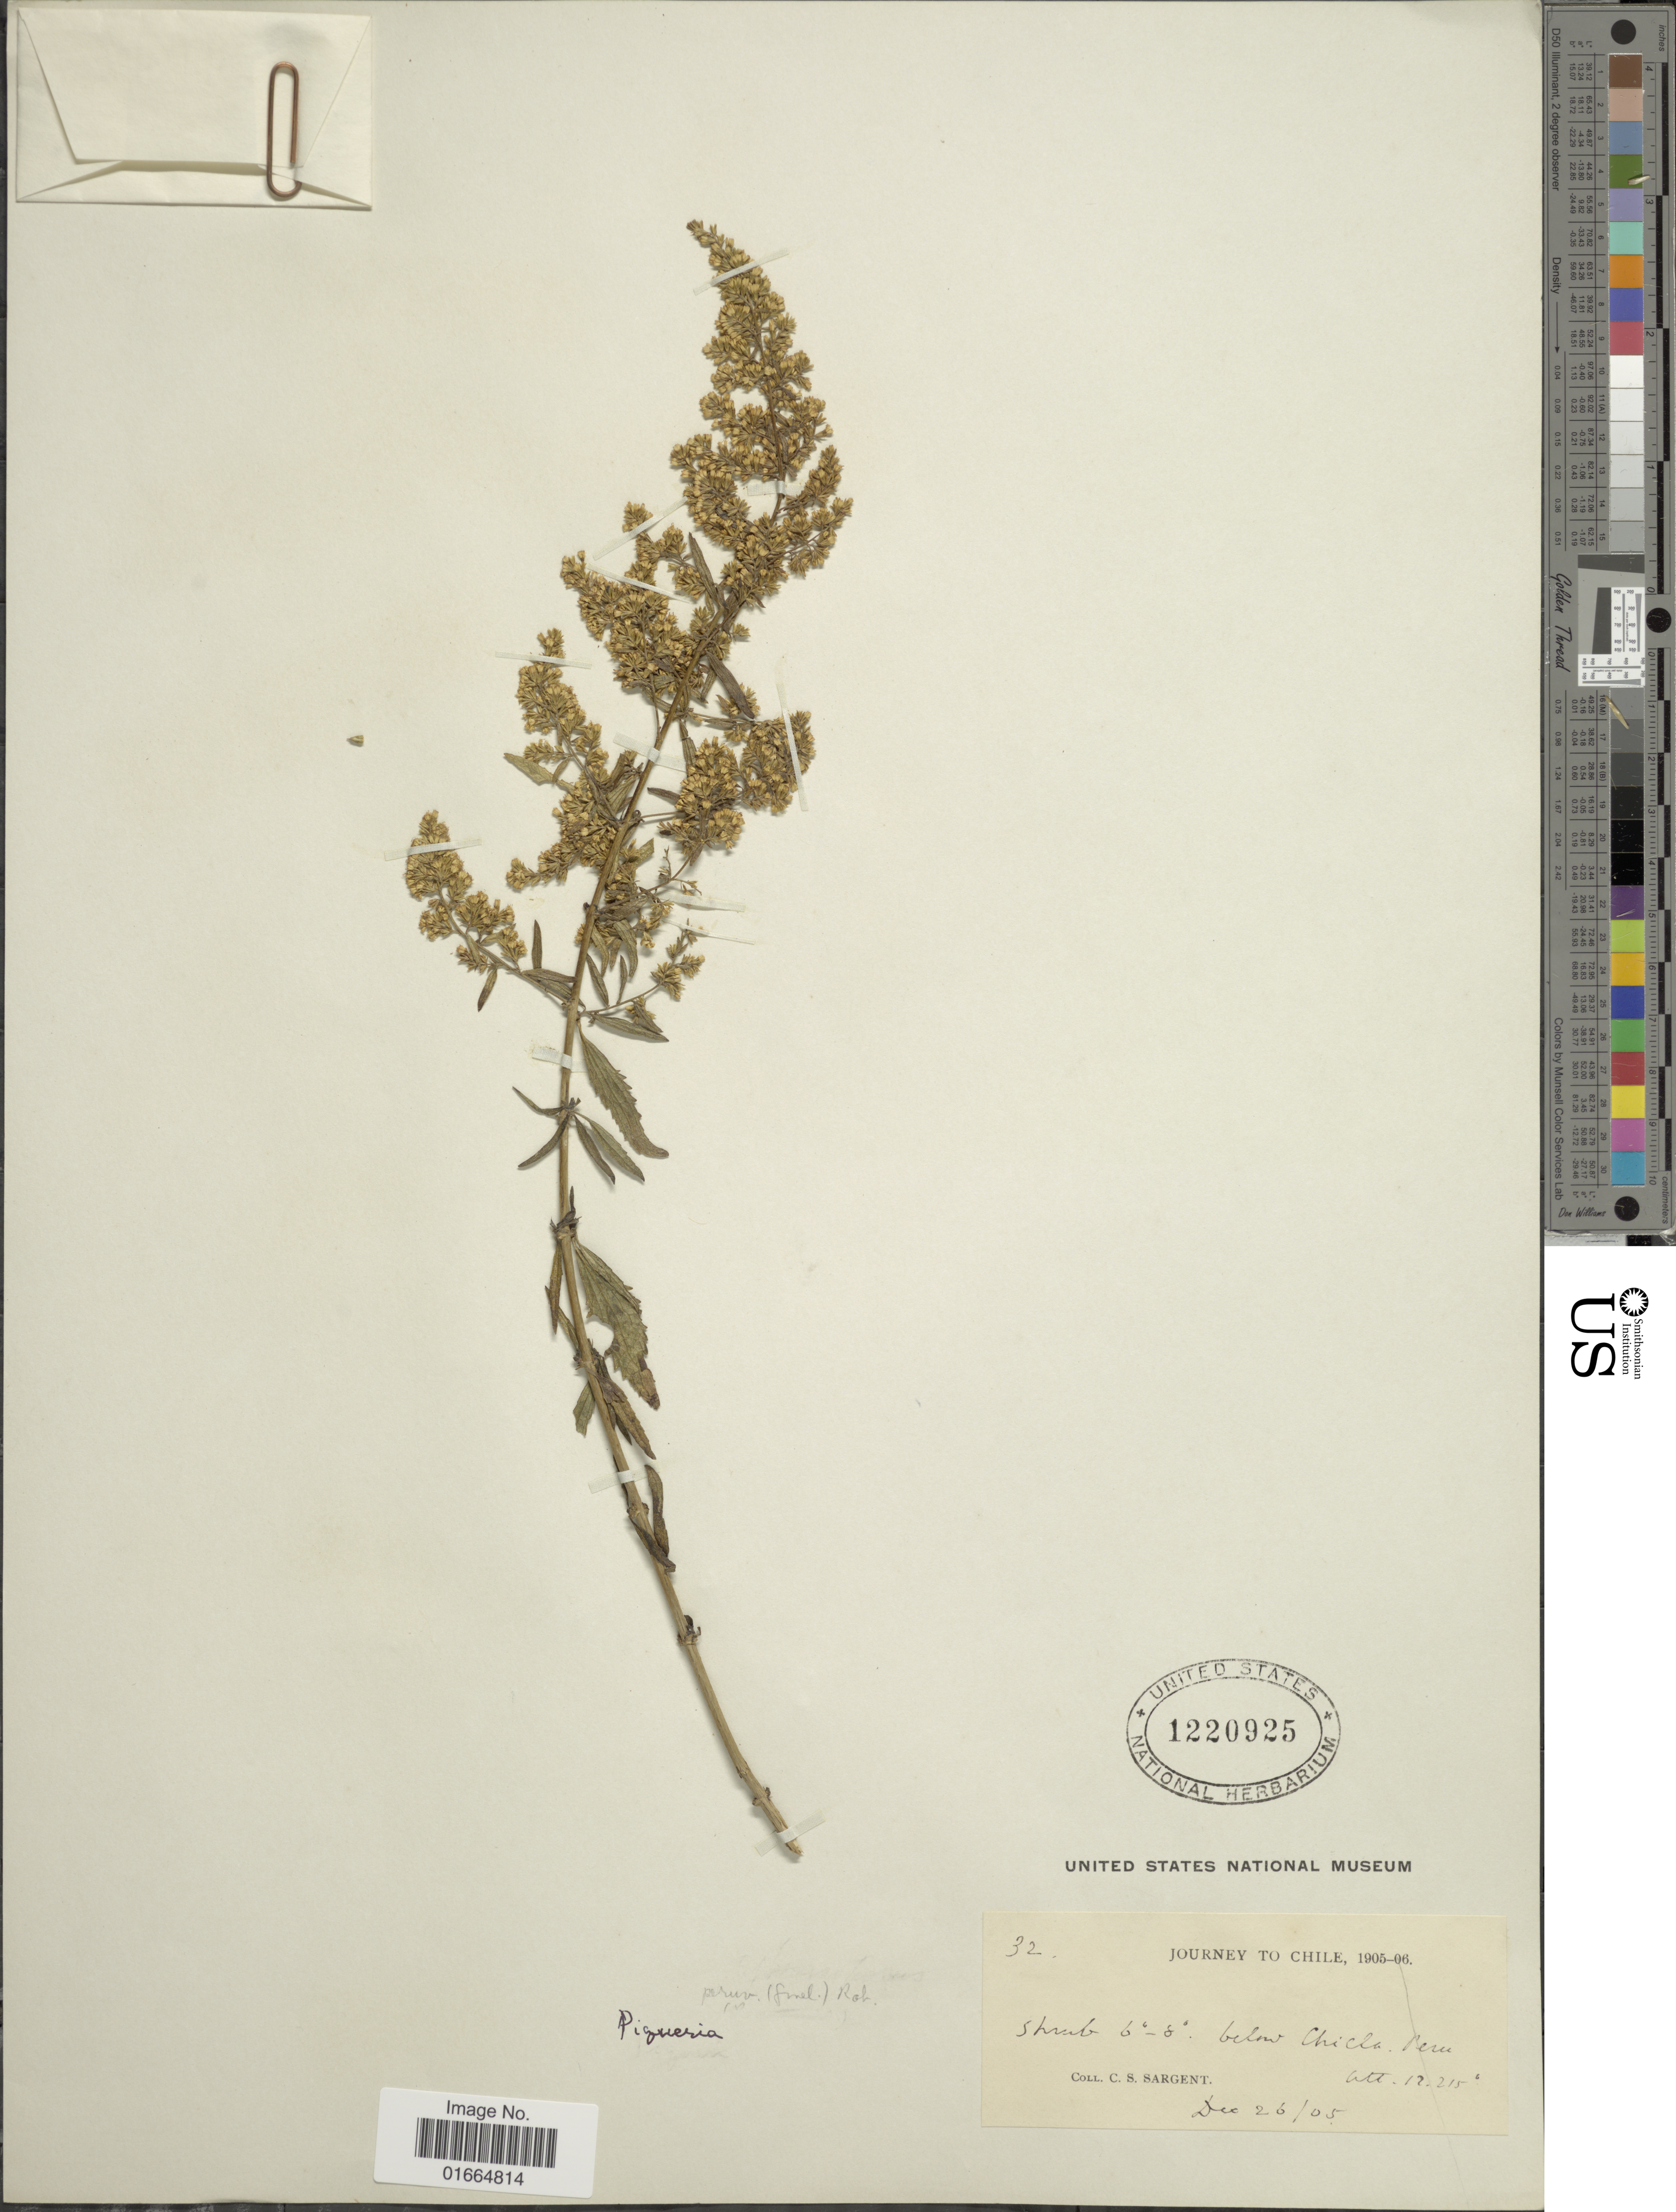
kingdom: Plantae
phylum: Tracheophyta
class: Magnoliopsida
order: Asterales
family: Asteraceae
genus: Ophryosporus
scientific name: Ophryosporus peruvianus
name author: (J.F. Gmel.) R.M. King & H. Rob.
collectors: C. S. Sargent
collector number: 32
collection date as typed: Transcribed d/m/y: 26/12/5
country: Peru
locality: Below Chicla, Peru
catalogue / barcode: US 1220925